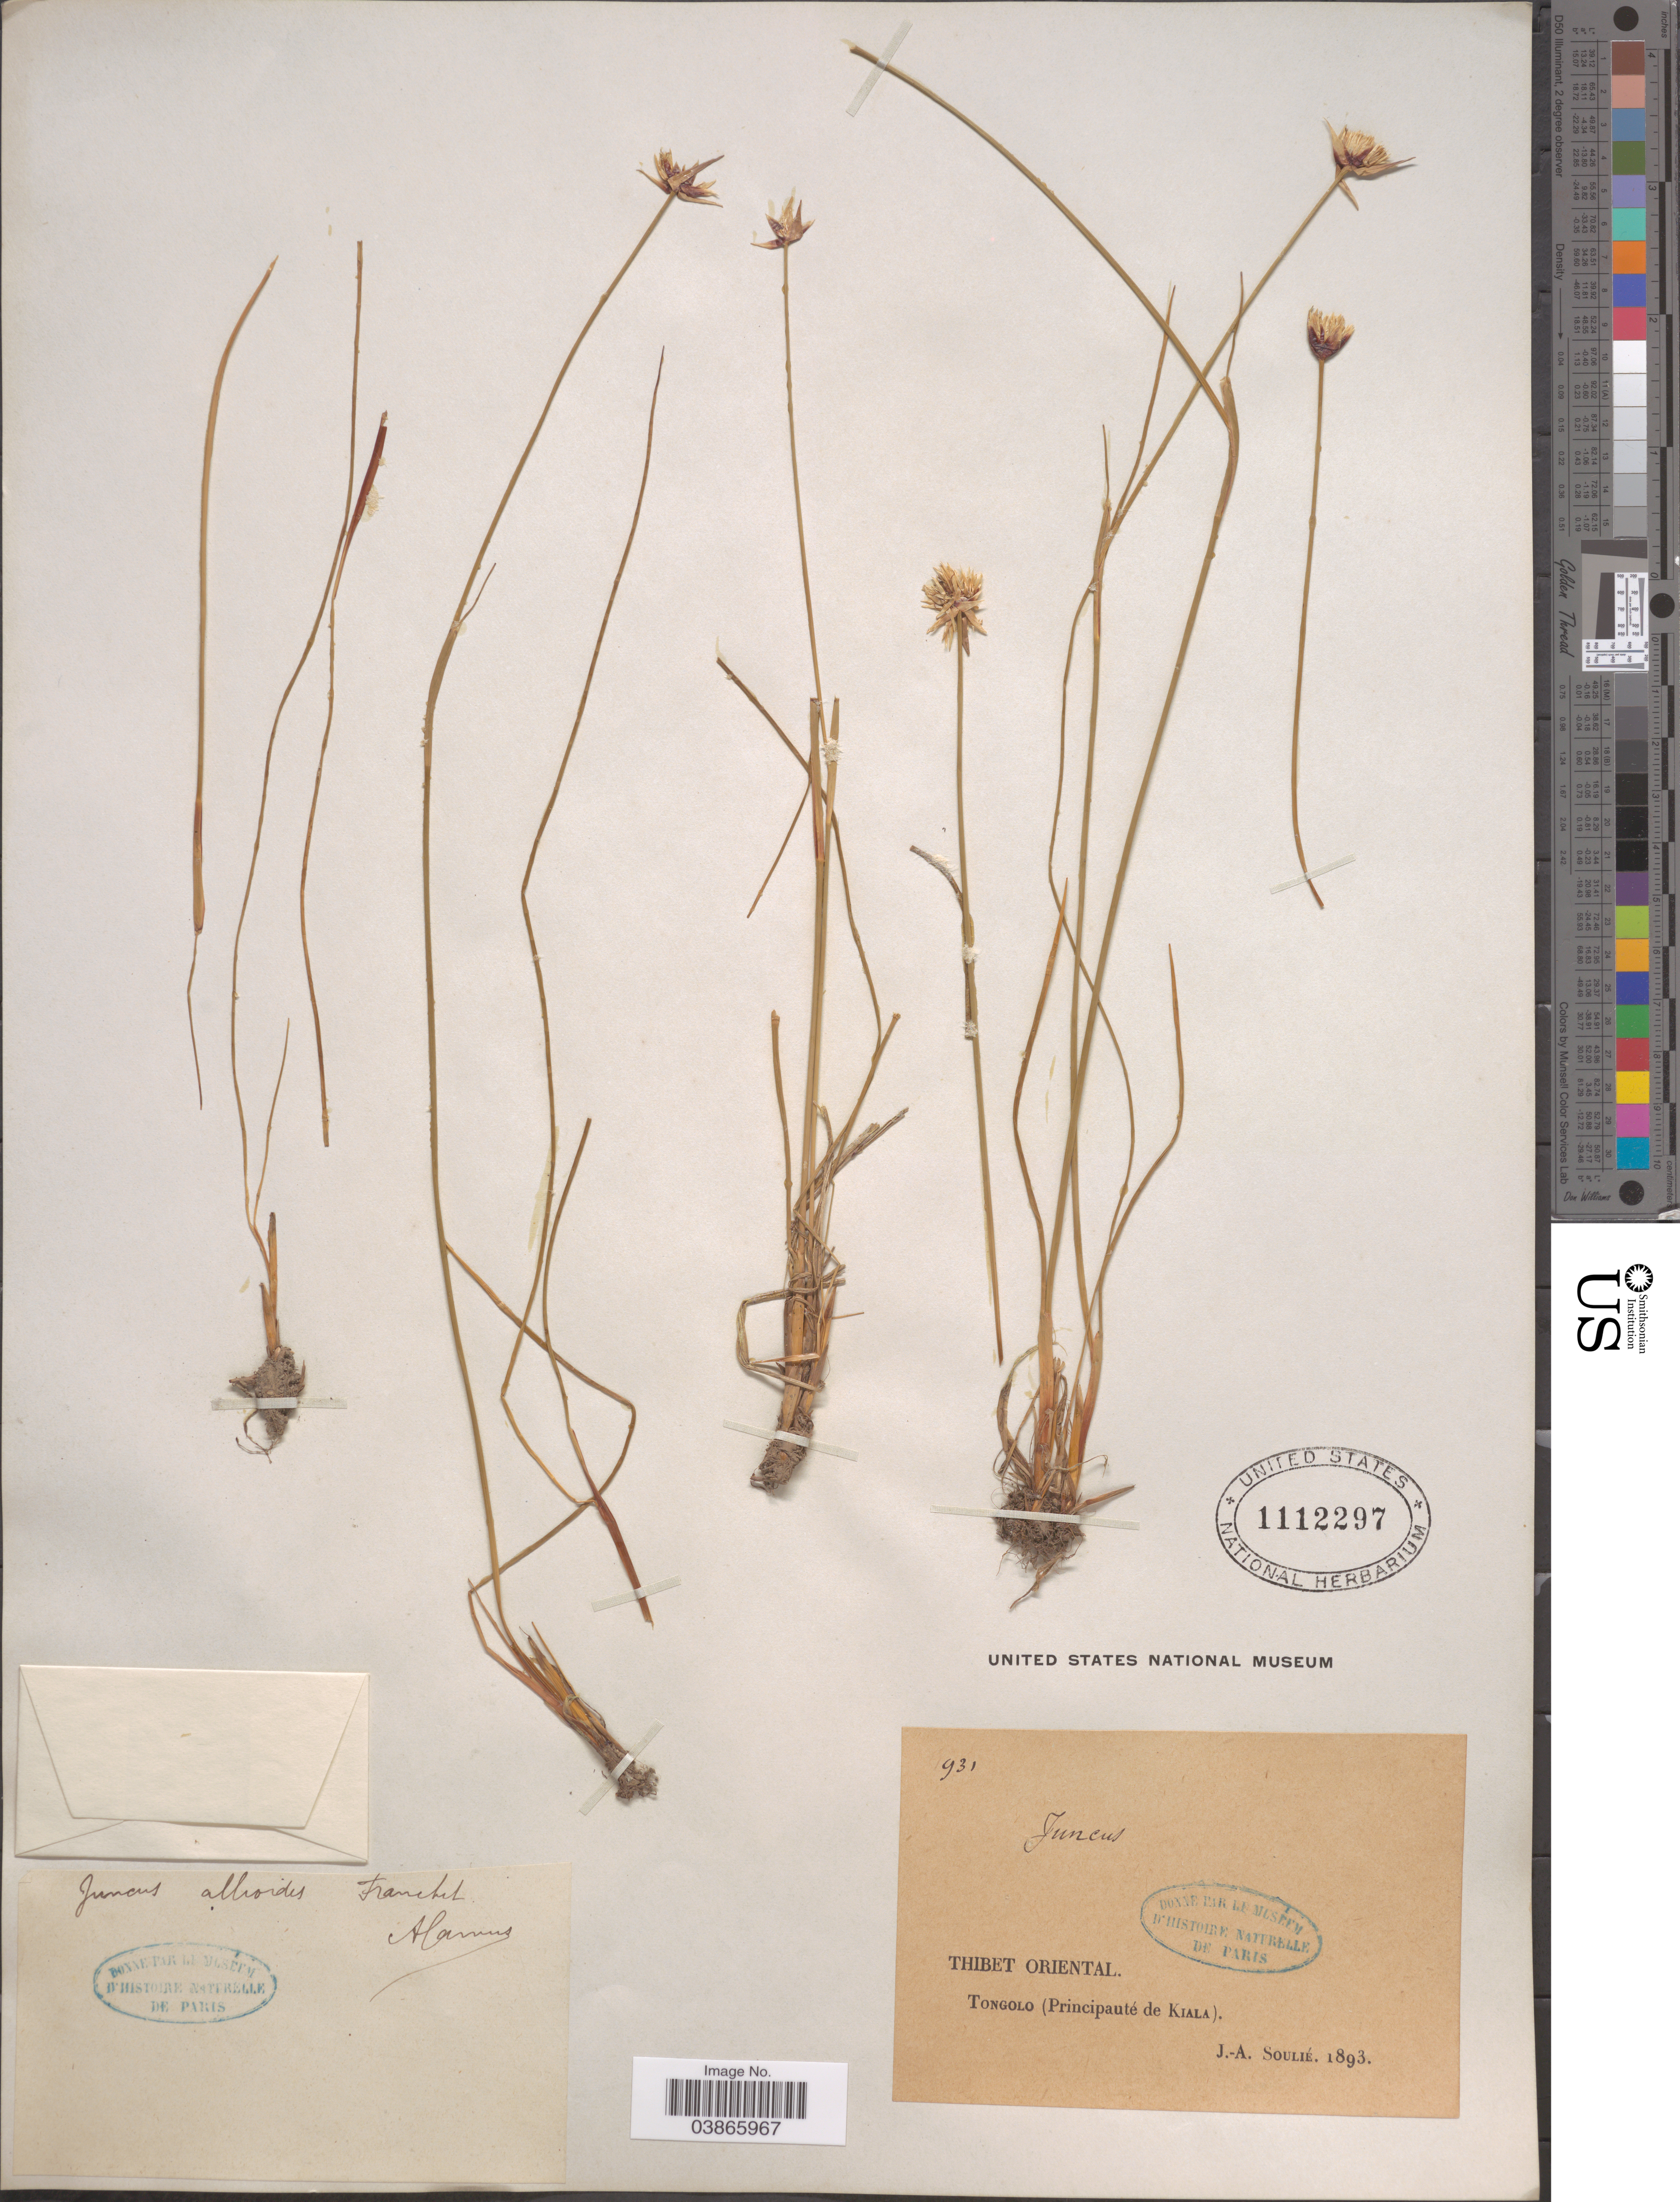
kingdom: Plantae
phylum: Tracheophyta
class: Liliopsida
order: Poales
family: Juncaceae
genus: Juncus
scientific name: Juncus allioides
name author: Franch.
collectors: J. Soulie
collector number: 931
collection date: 1893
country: China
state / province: Xizang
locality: Thibet Oriental. Tongolo (Principauté de Kiala).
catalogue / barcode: US 1112297